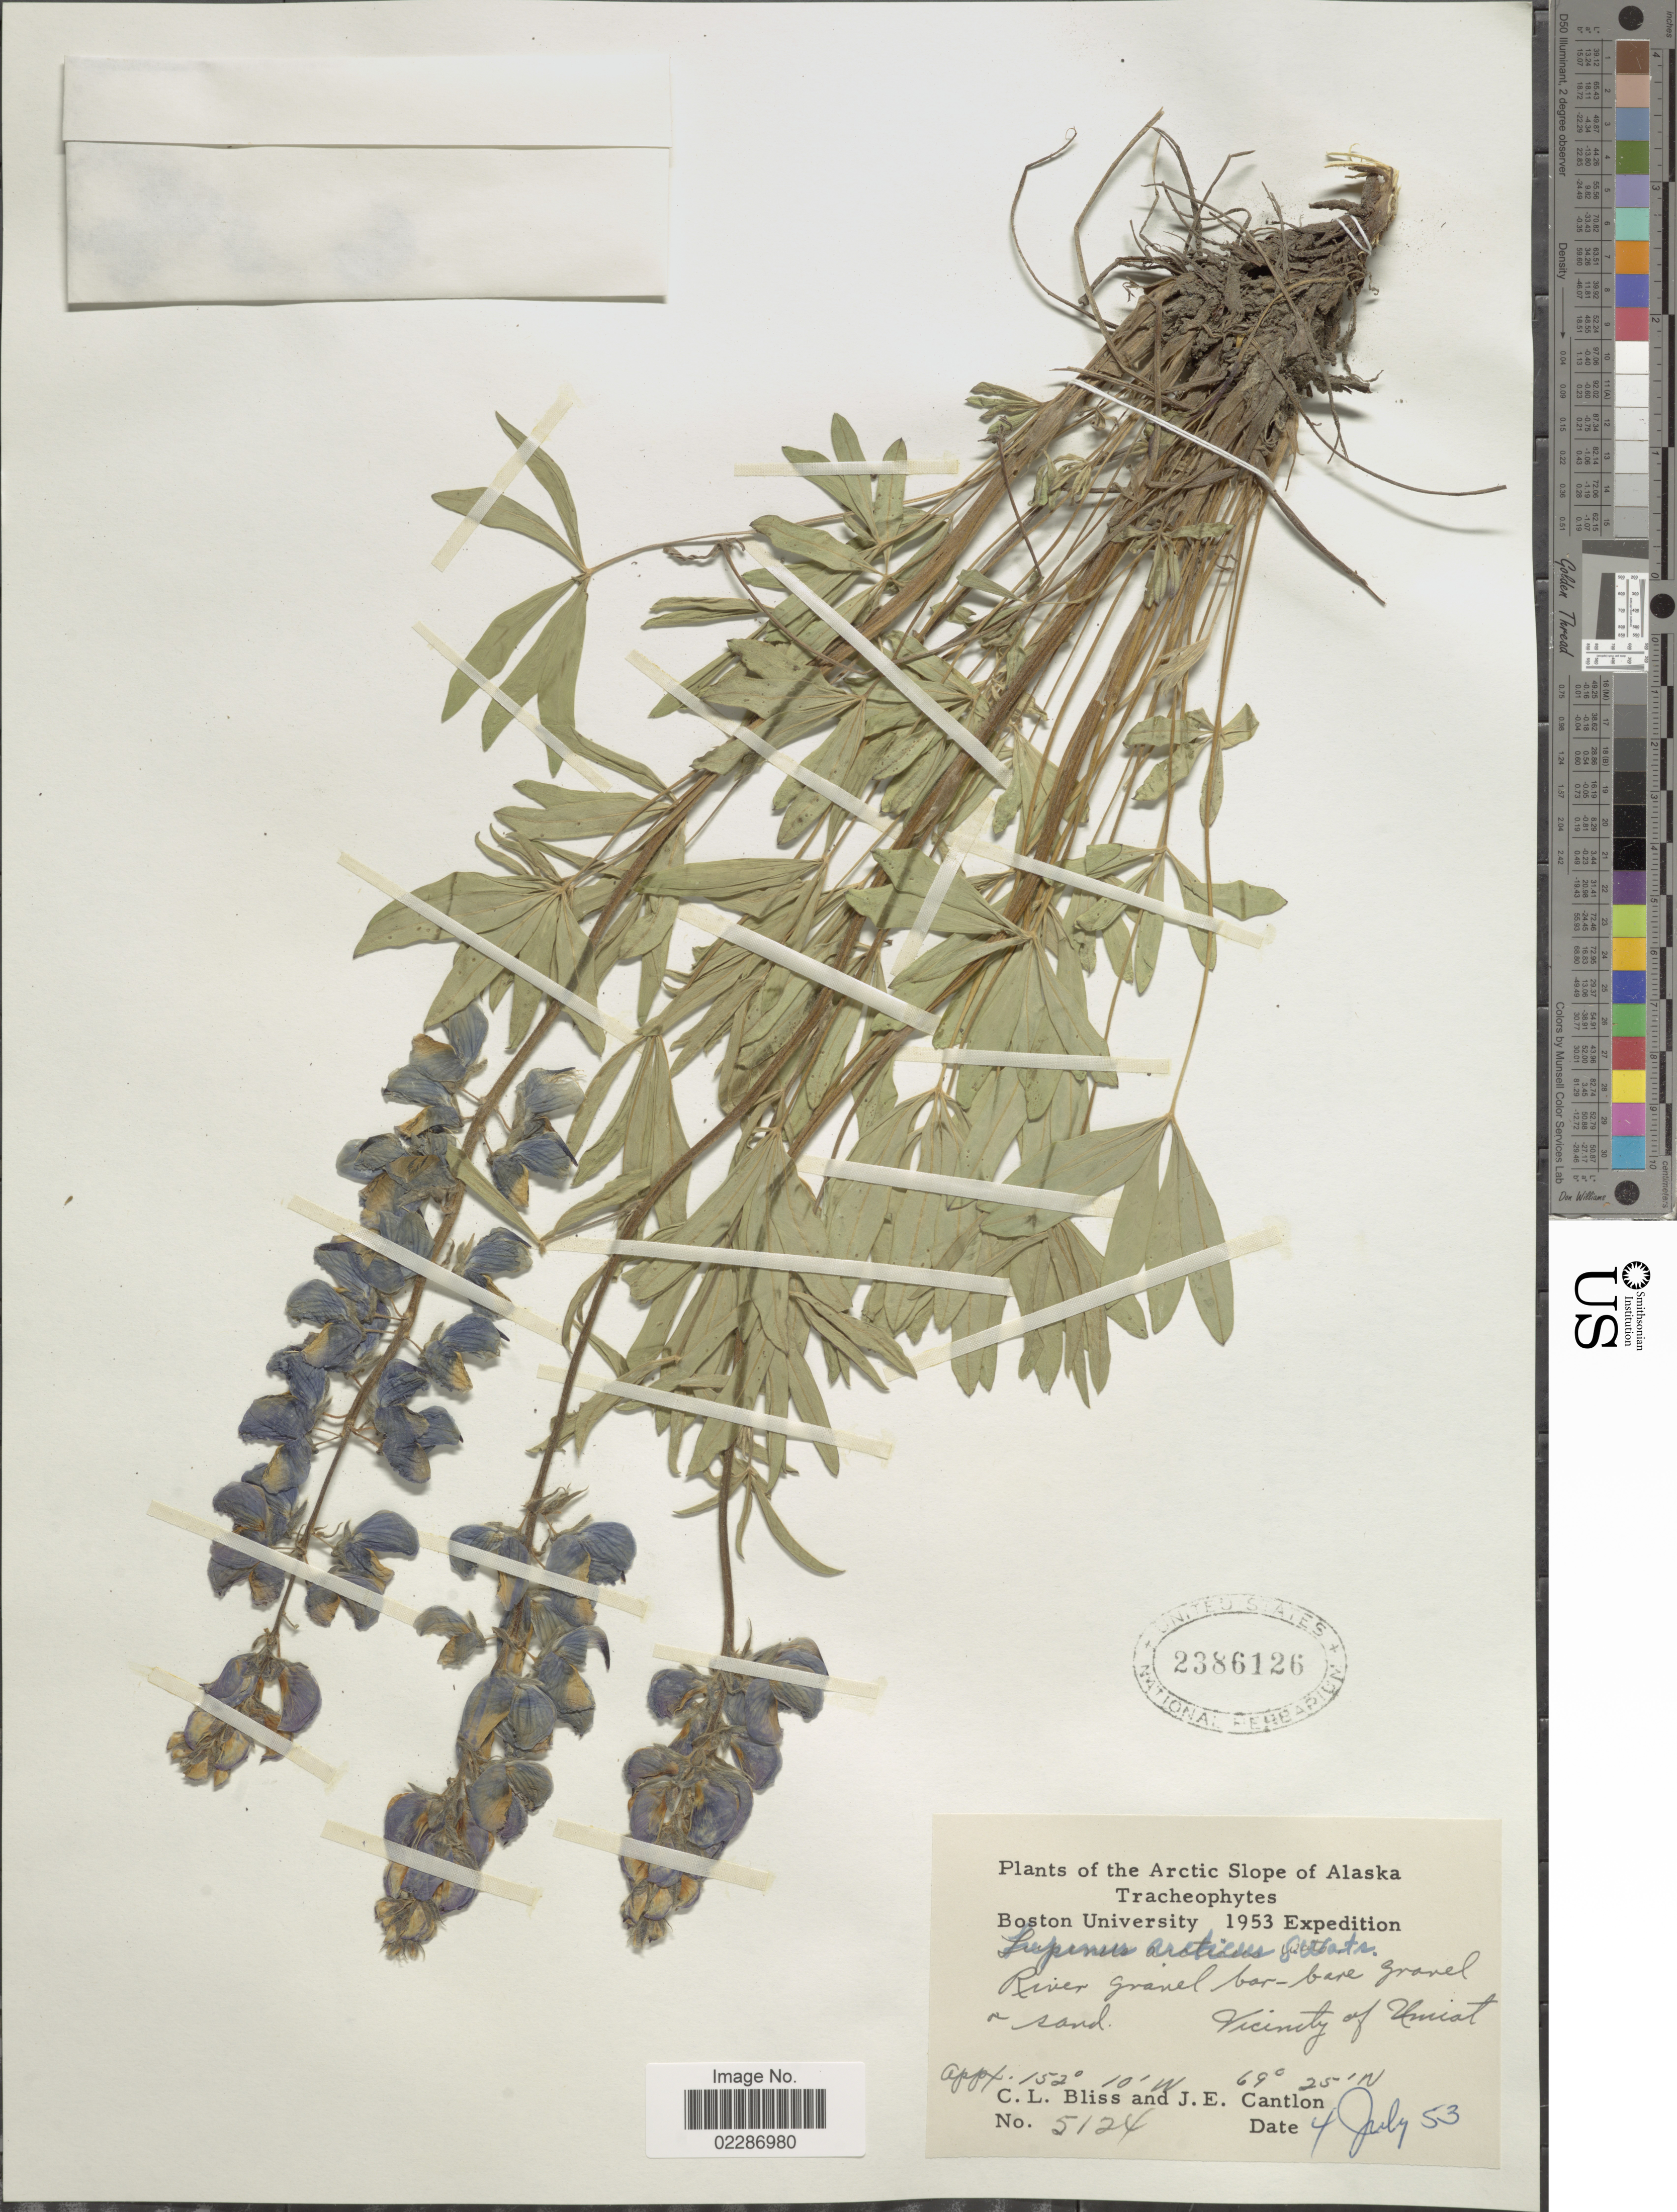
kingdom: Plantae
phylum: Tracheophyta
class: Magnoliopsida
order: Fabales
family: Fabaceae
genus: Lupinus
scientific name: Lupinus arcticus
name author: S. Watson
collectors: C. Bliss & J. Cantlon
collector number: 5124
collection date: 1953-07-04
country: United States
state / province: Alaska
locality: Arctic Slope of Alaska, vicinity of Umiat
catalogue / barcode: US 2386126